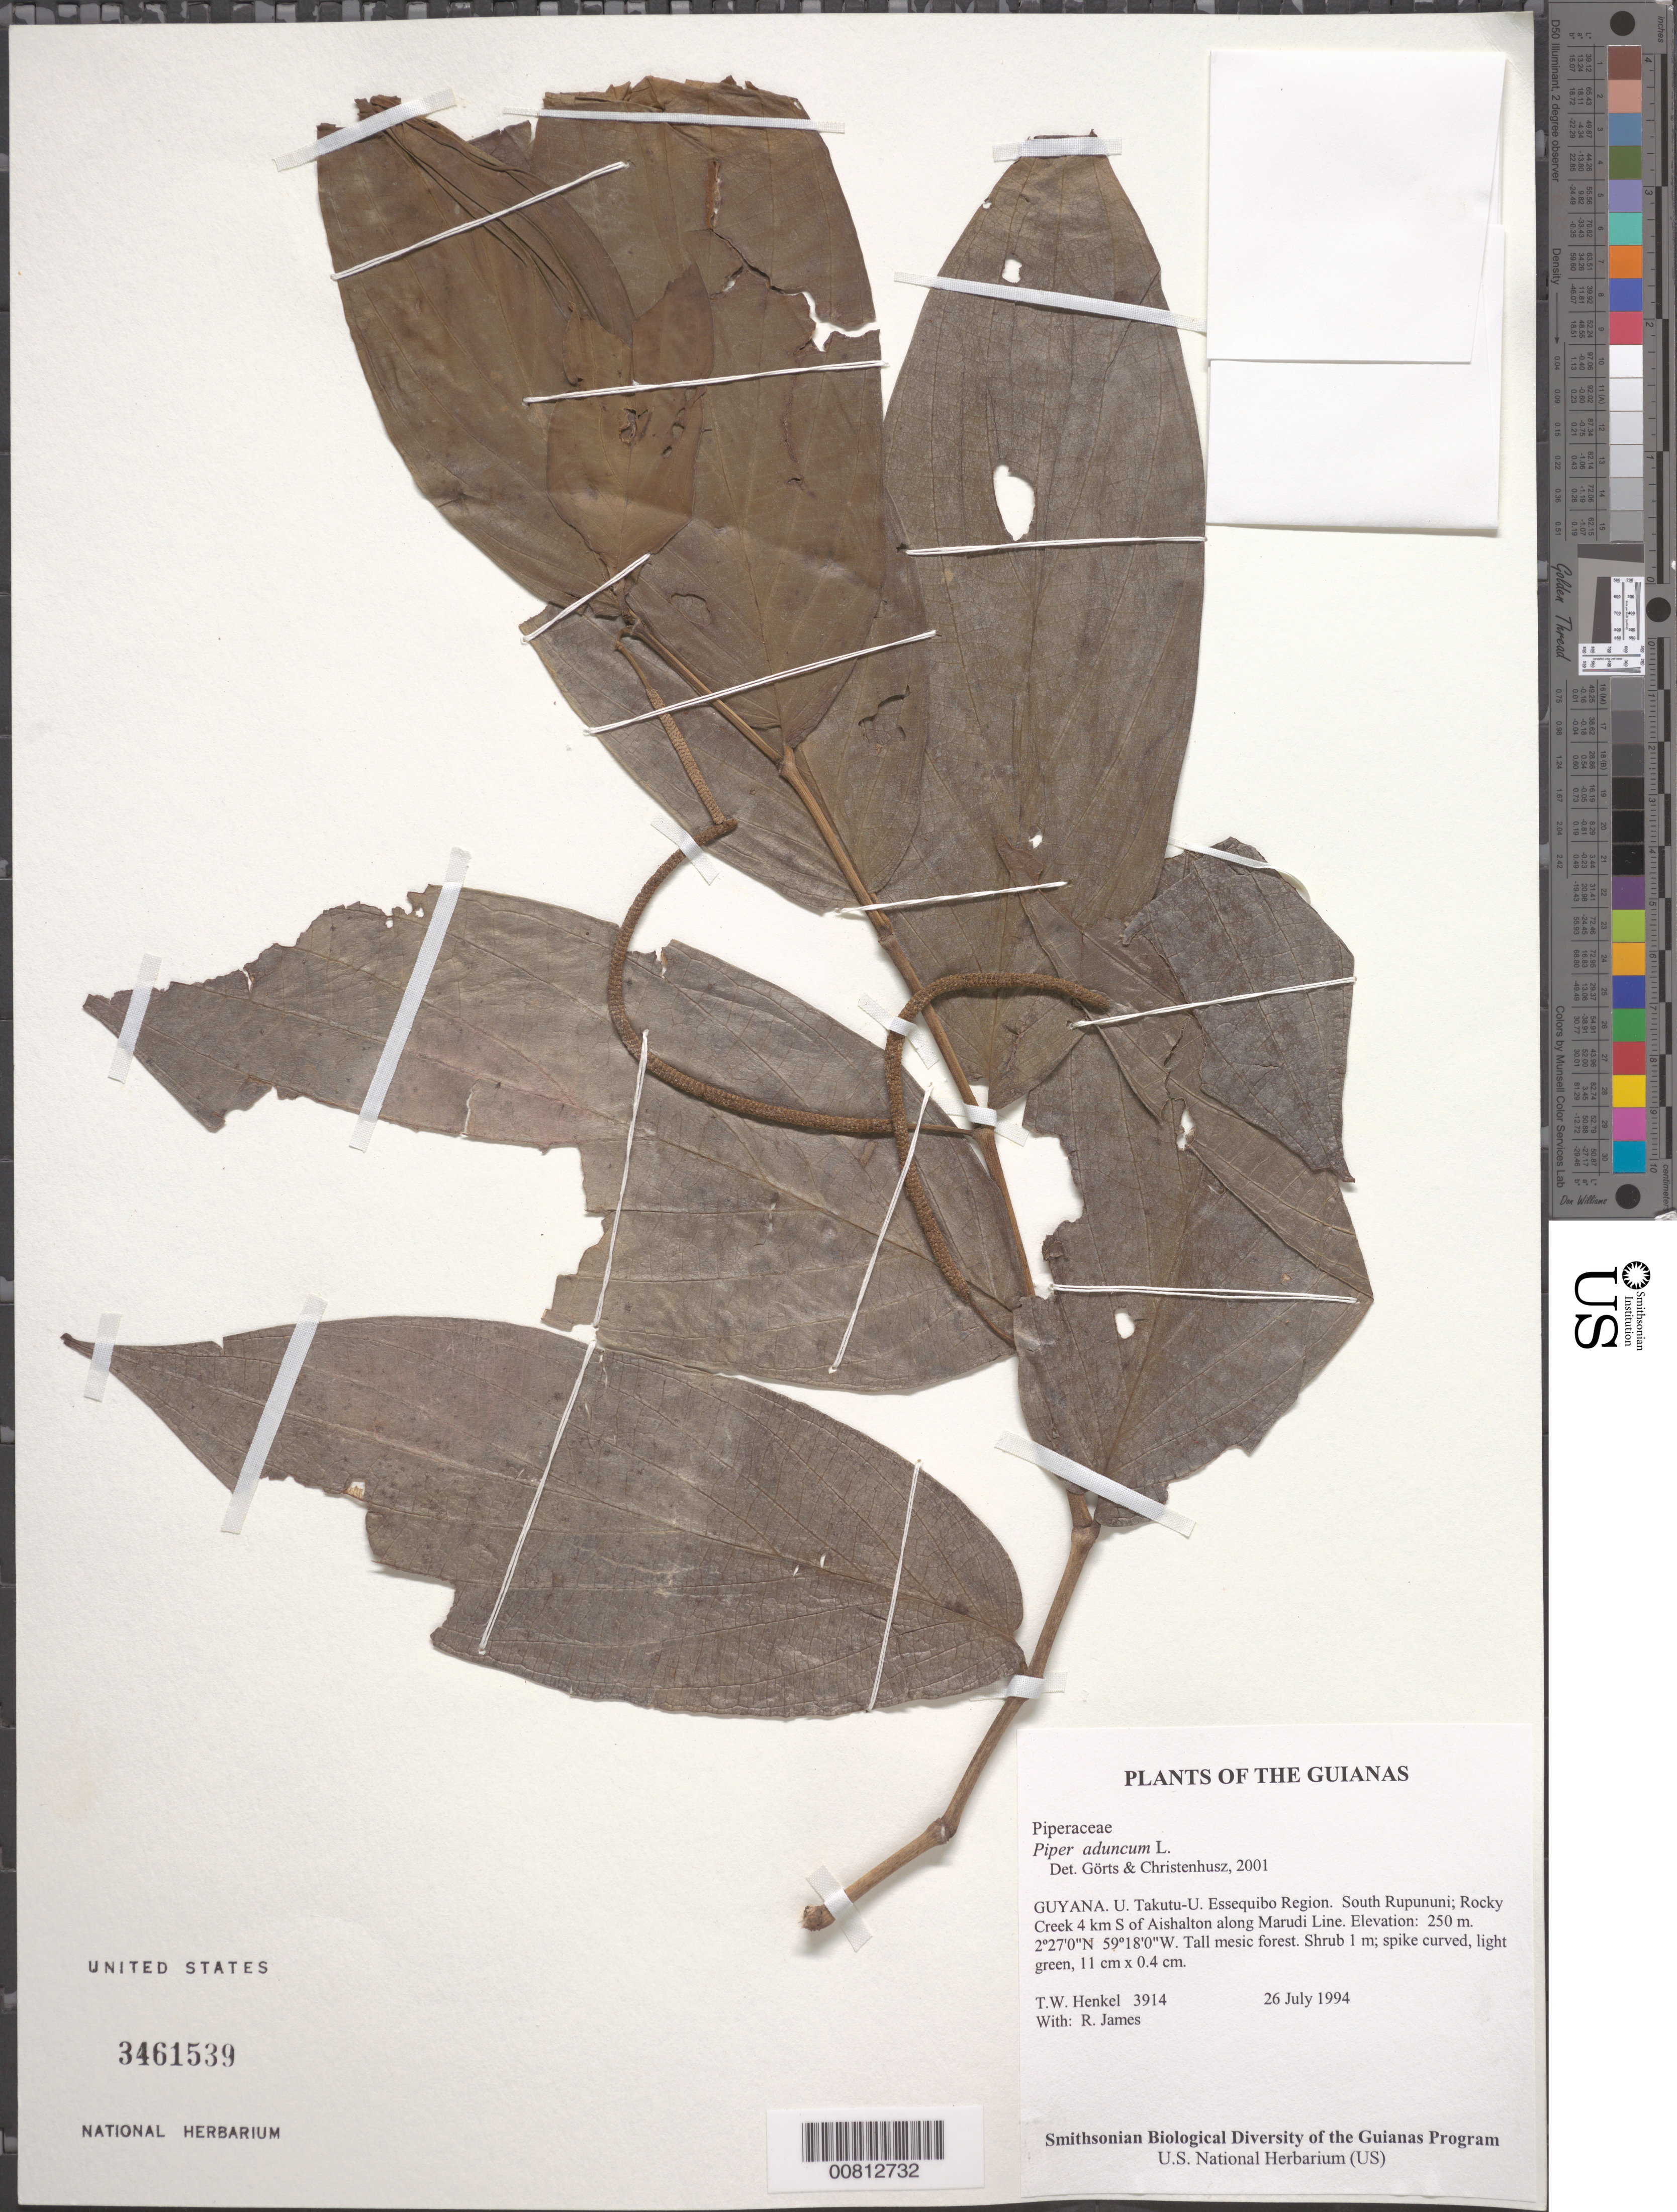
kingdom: Plantae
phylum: Tracheophyta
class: Magnoliopsida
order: Piperales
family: Piperaceae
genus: Piper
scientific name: Piper aduncum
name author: L.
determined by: Görts-van Rijn, A. R.; Christenhusz, M. J.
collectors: T. Henkel & R. James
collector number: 3914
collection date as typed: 26 July 1994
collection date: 1994-07-26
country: Guyana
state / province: U. Takutu-U. Essequibo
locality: South Rupununi; Rocky Creek 4 km S of Aishalton along Marudi Line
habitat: Tall mesic forest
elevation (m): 250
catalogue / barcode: US 3461539